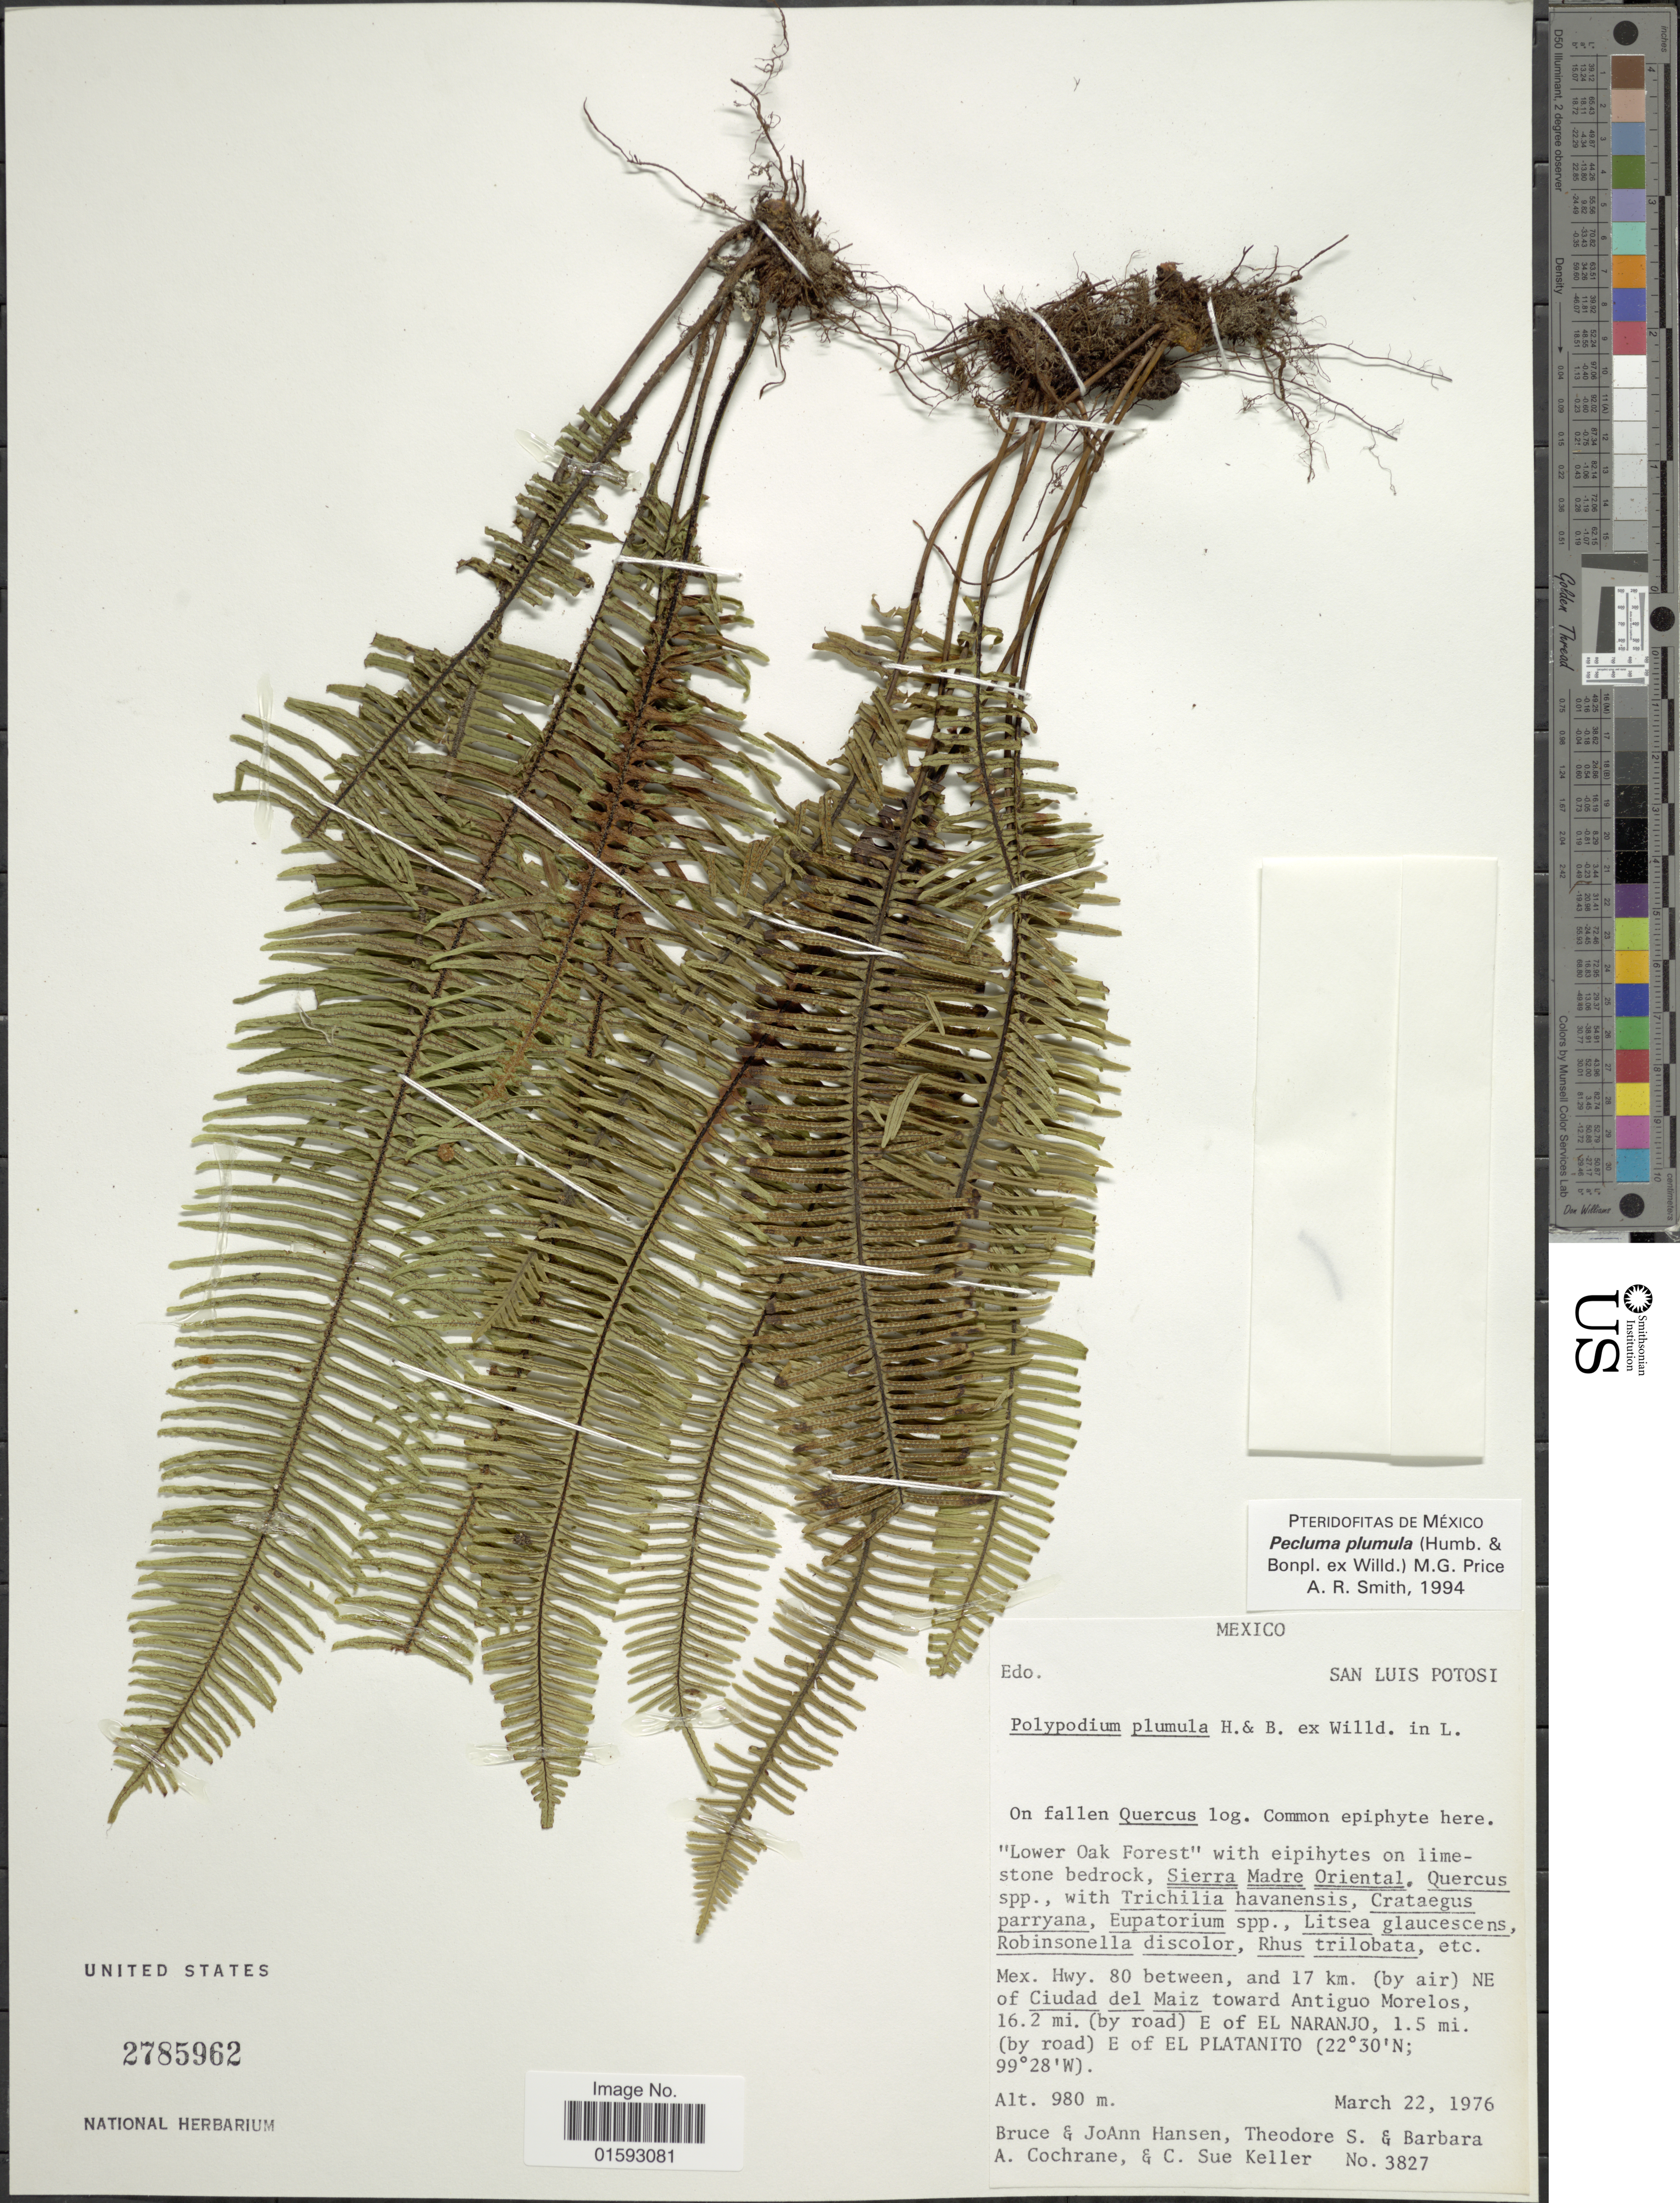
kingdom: Plantae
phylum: Tracheophyta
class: Polypodiopsida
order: Polypodiales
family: Polypodiaceae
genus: Pecluma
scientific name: Pecluma plumula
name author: (Humb. & Bonpl. ex Willd.) M.G. Price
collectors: B. Hansen, J. Hansen, T. S. Cochrane, T. S. Cochrane & C. S. Keller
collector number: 3827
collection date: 1976-03-22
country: Mexico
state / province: San Luis Potosí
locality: Lower Oak Forest with eipihytes on limestone bedrock, Sierra Madre Oriental. Mex. Hwy. 80 between, and 17 km (by air) NE of Ciudad del Maiz toward Antiguo Morelos, 16.2 mi. (by road) E of El Naranjo, 1.5 mi. (by road) E of El Platanito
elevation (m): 980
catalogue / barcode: US 2785962